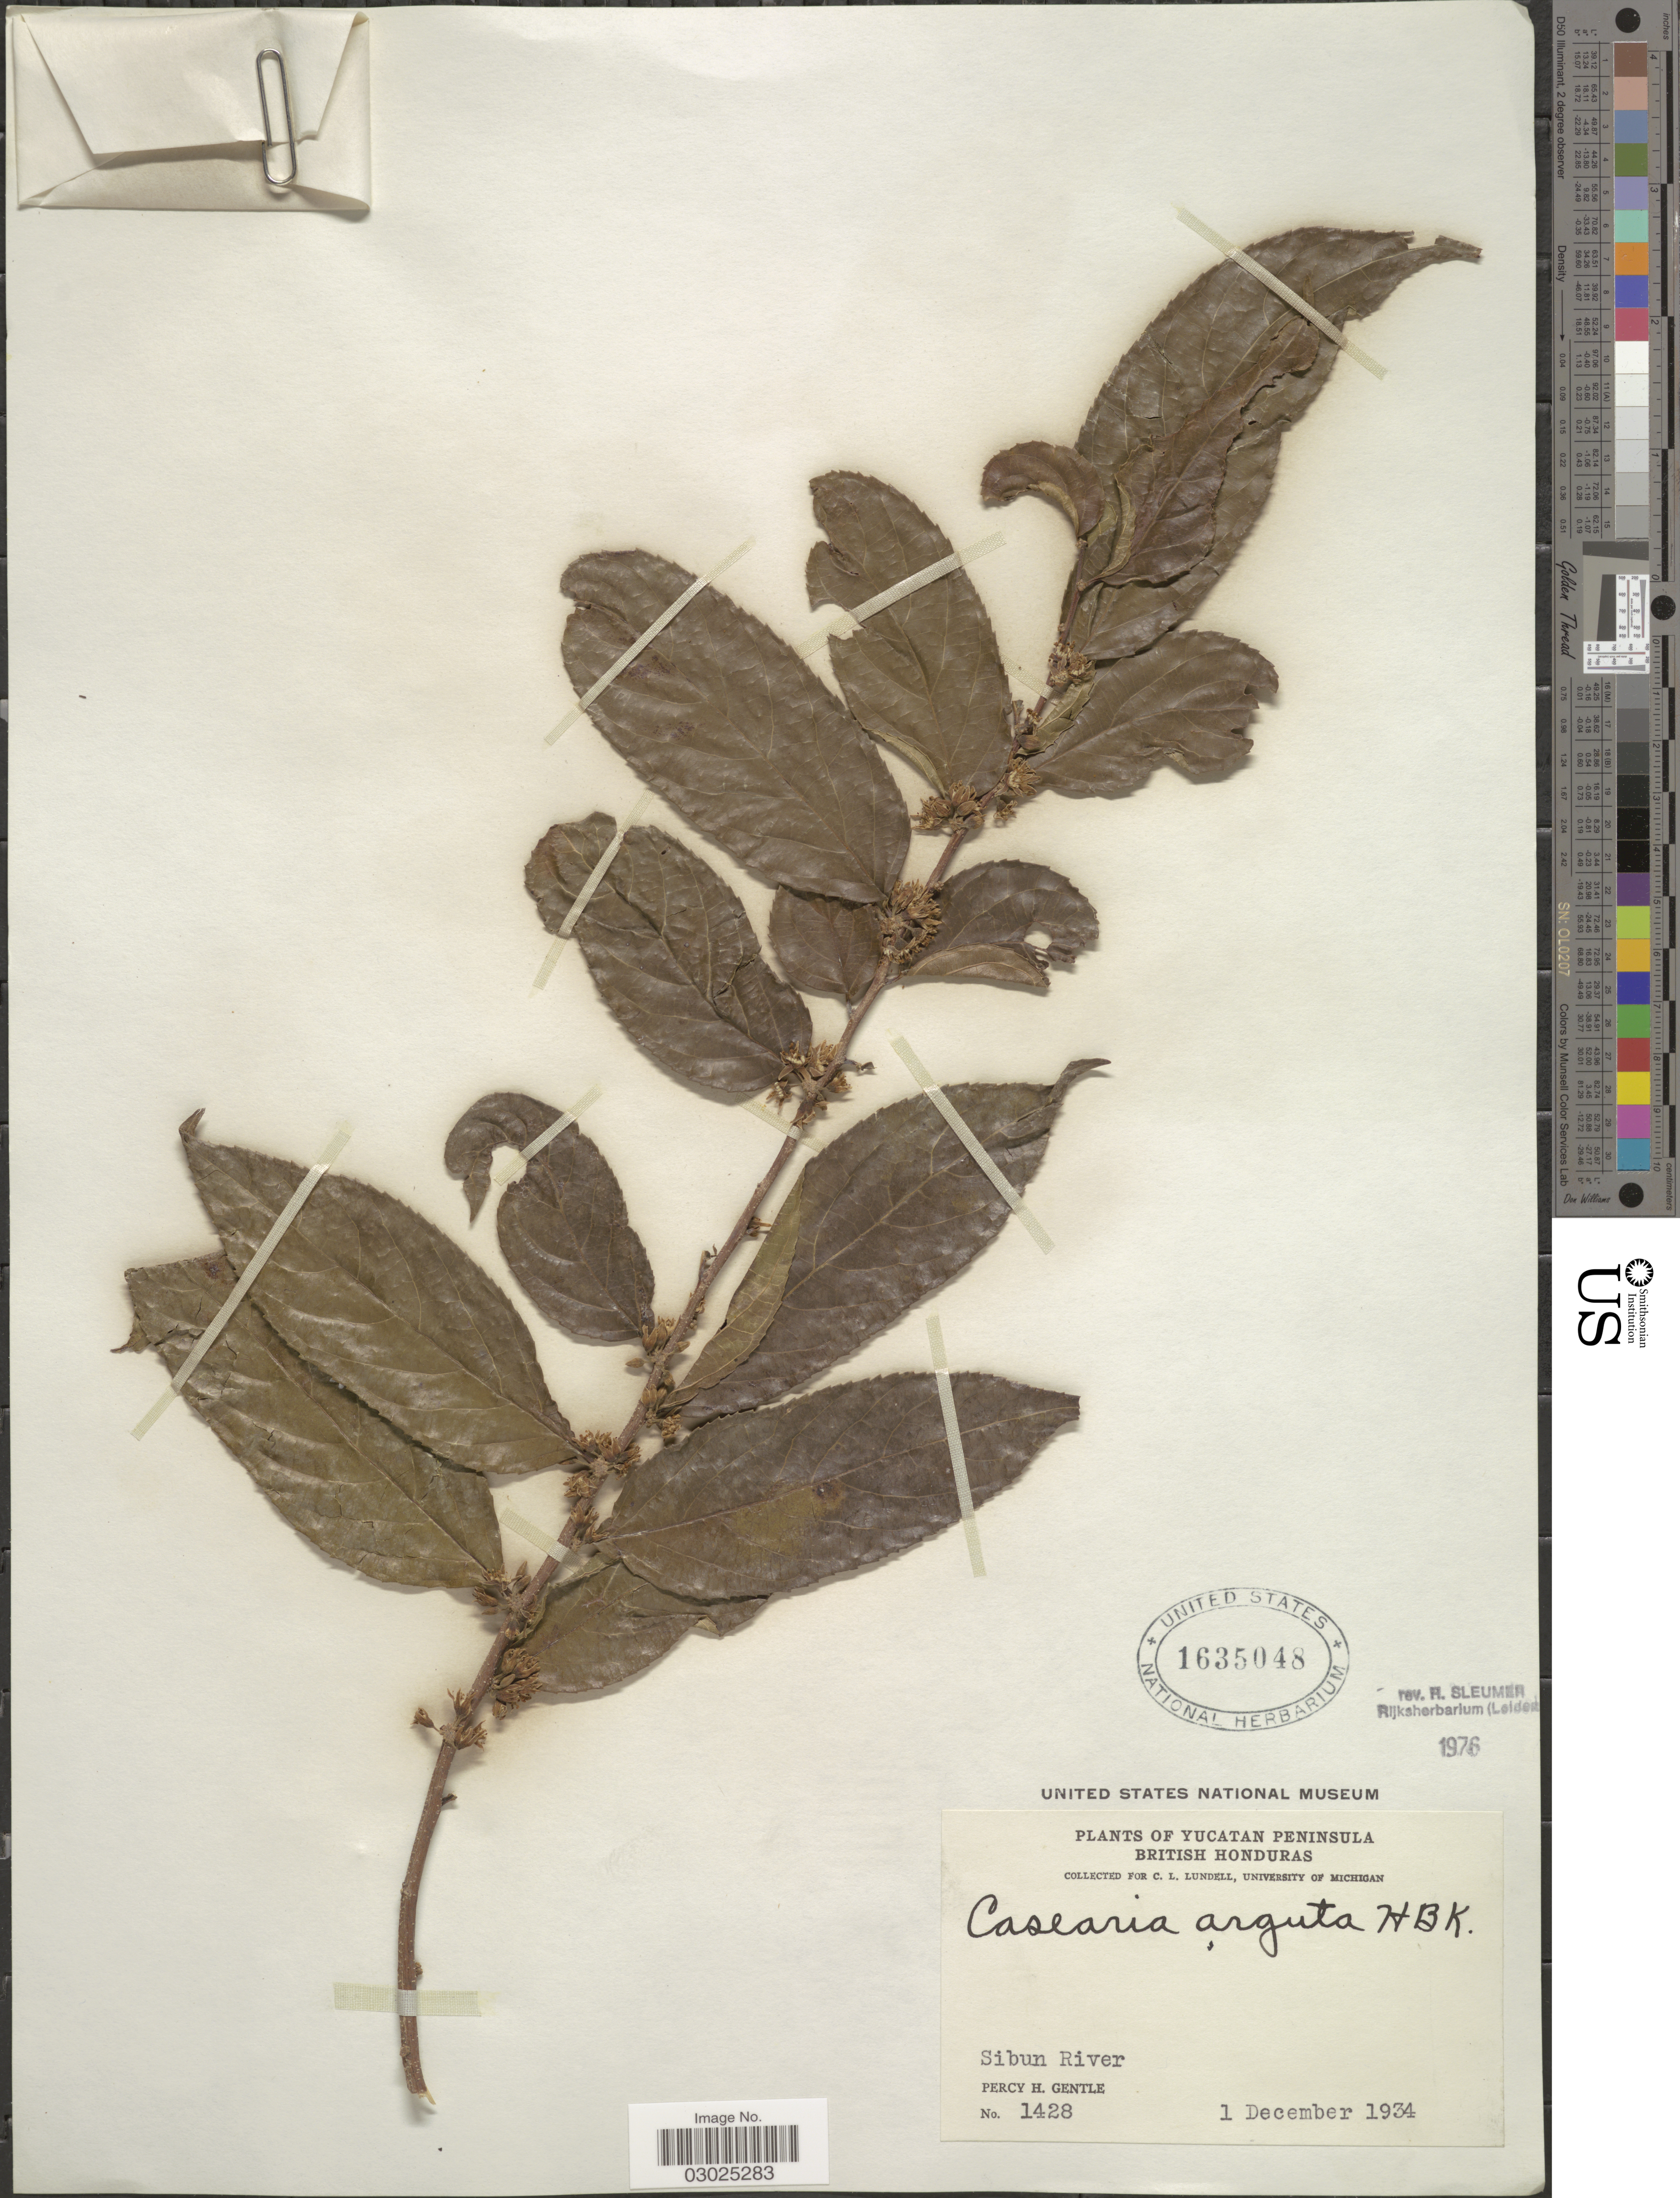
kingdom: Plantae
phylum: Tracheophyta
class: Magnoliopsida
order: Malpighiales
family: Salicaceae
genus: Casearia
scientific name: Casearia arguta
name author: Kunth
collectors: P. H. Gentle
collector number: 1428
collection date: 1934-12-01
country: Belize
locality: Yucatan Peninsula. British Honduras. Sibun River.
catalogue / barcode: US 1635048